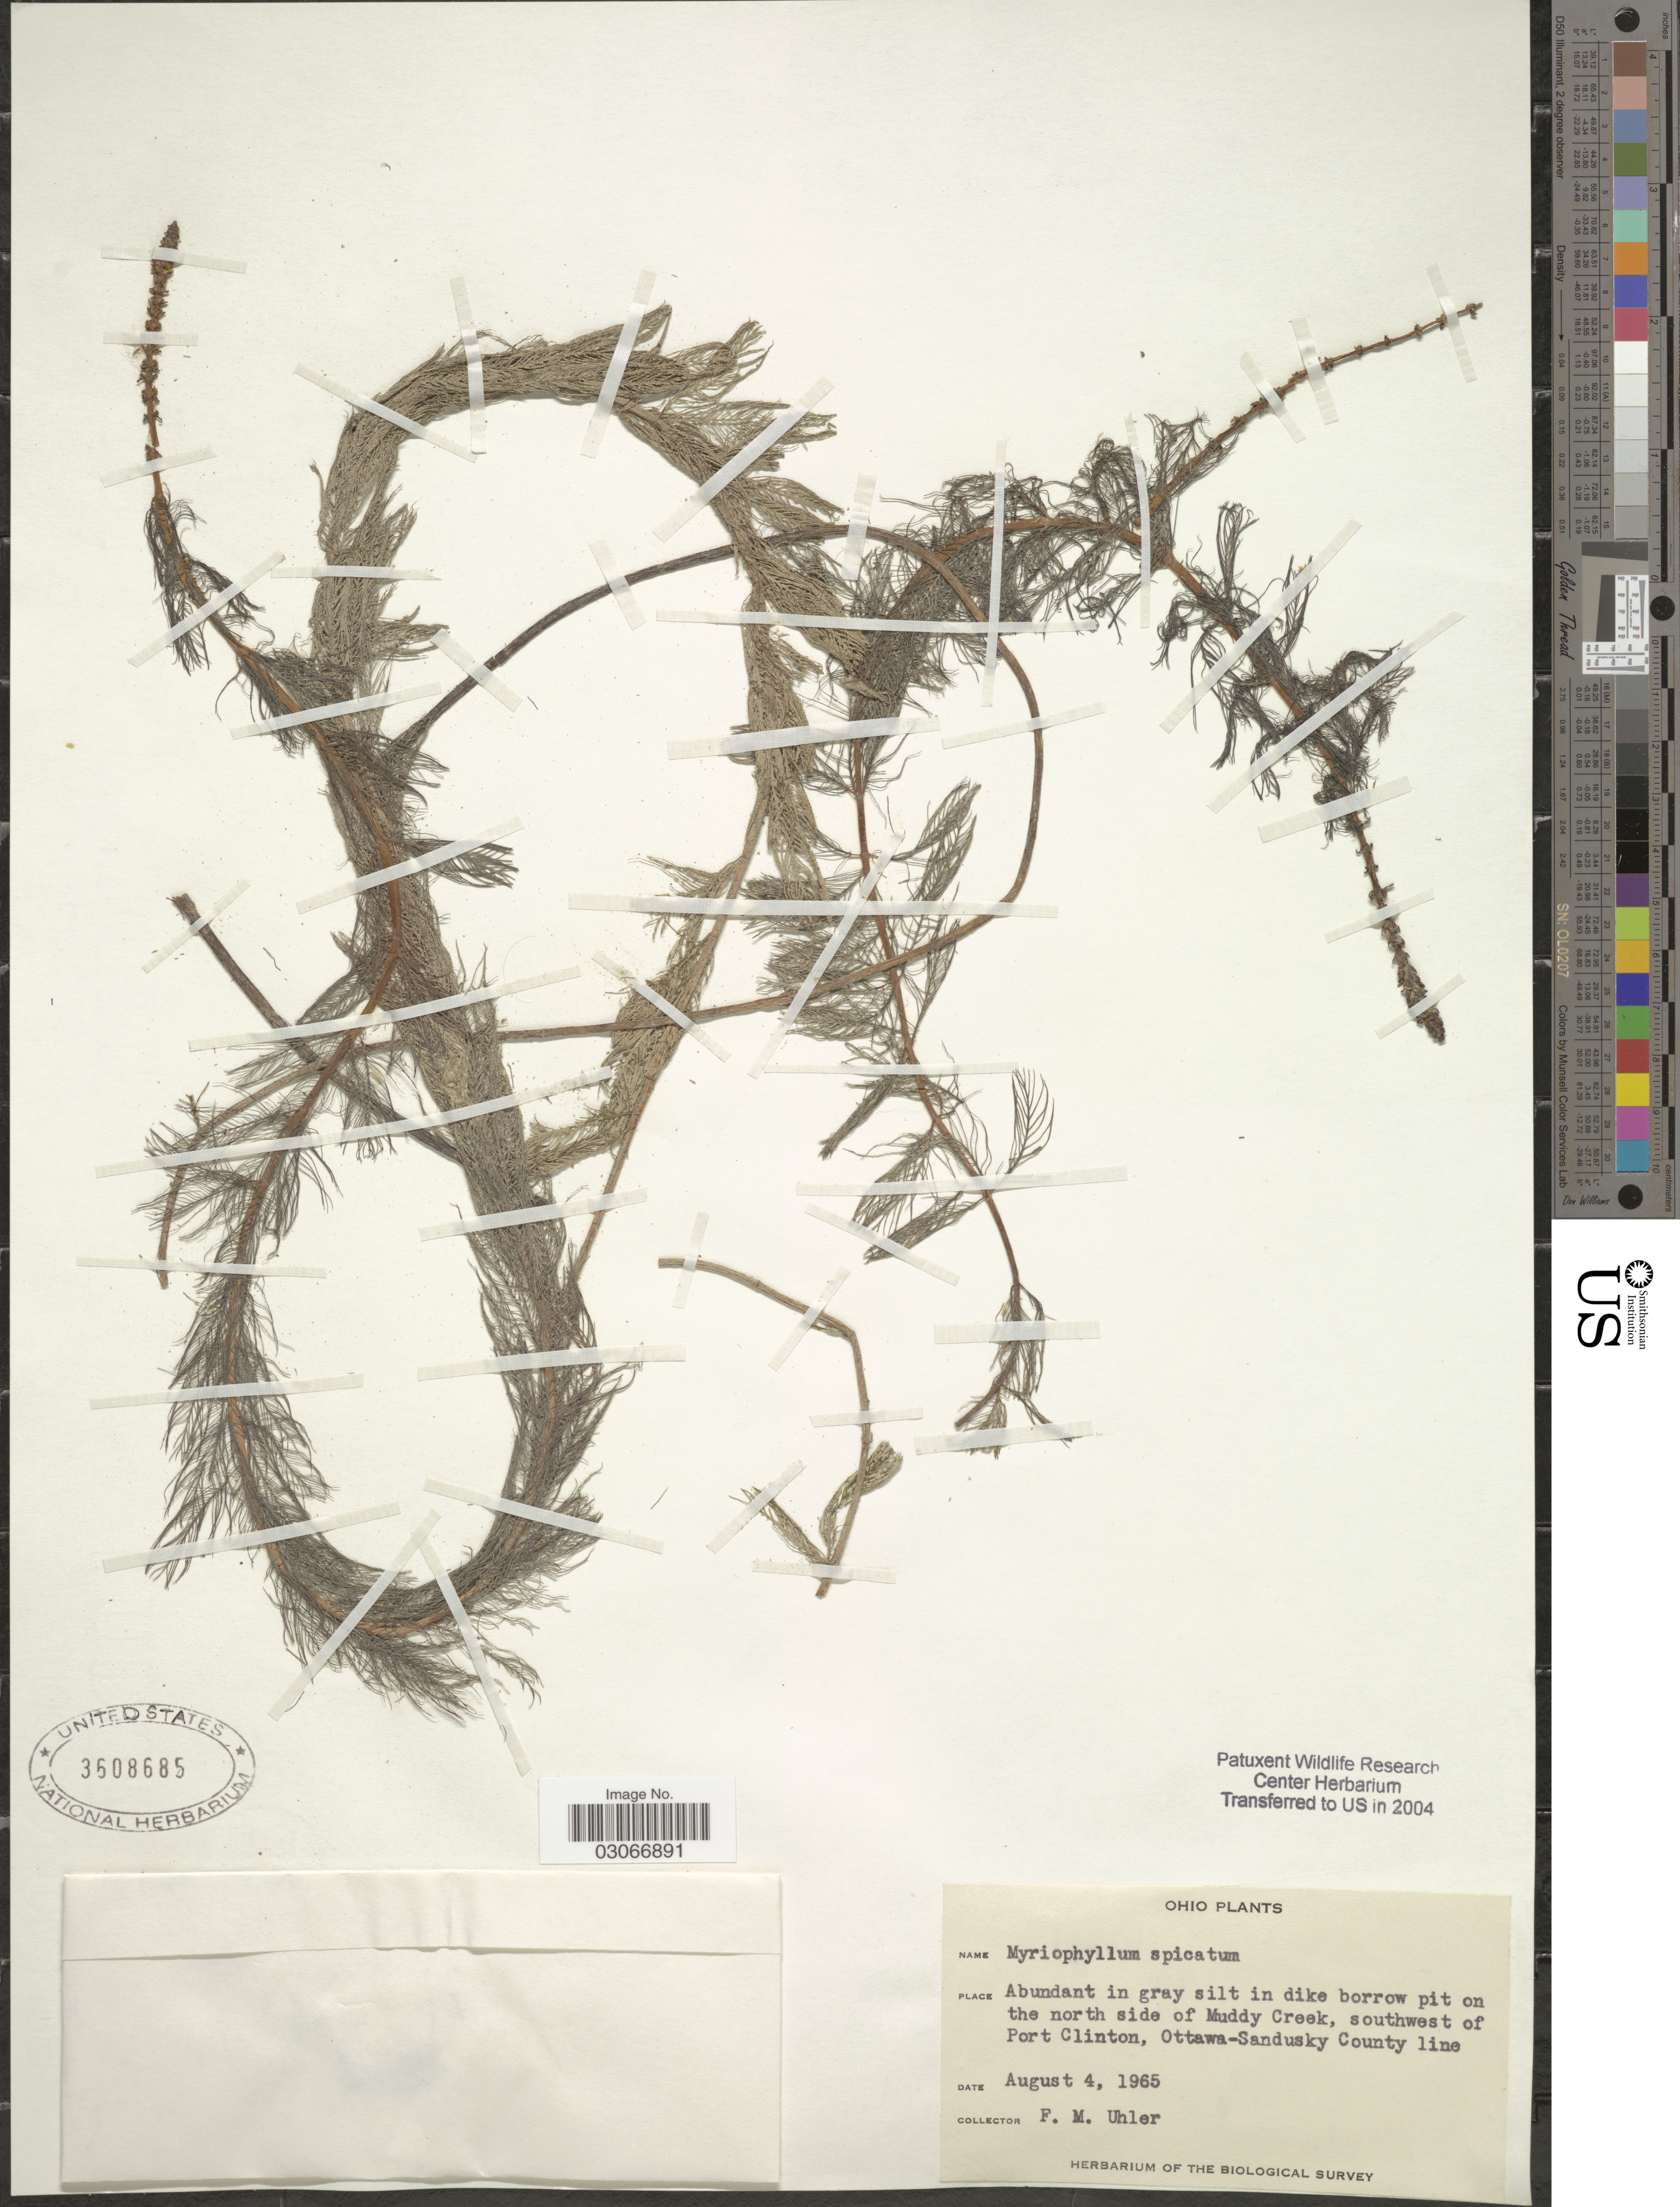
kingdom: Plantae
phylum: Tracheophyta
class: Magnoliopsida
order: Saxifragales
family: Haloragaceae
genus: Myriophyllum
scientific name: Myriophyllum exalbescens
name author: Fernald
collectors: F. M. Uhler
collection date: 1965-08-04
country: United States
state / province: Ohio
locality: Abundant in gray silt in dike borrow pit on the north side of Muddy Creek, southwest of Port Clinton, Ottawa-Sandusky County line.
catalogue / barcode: US 3608685